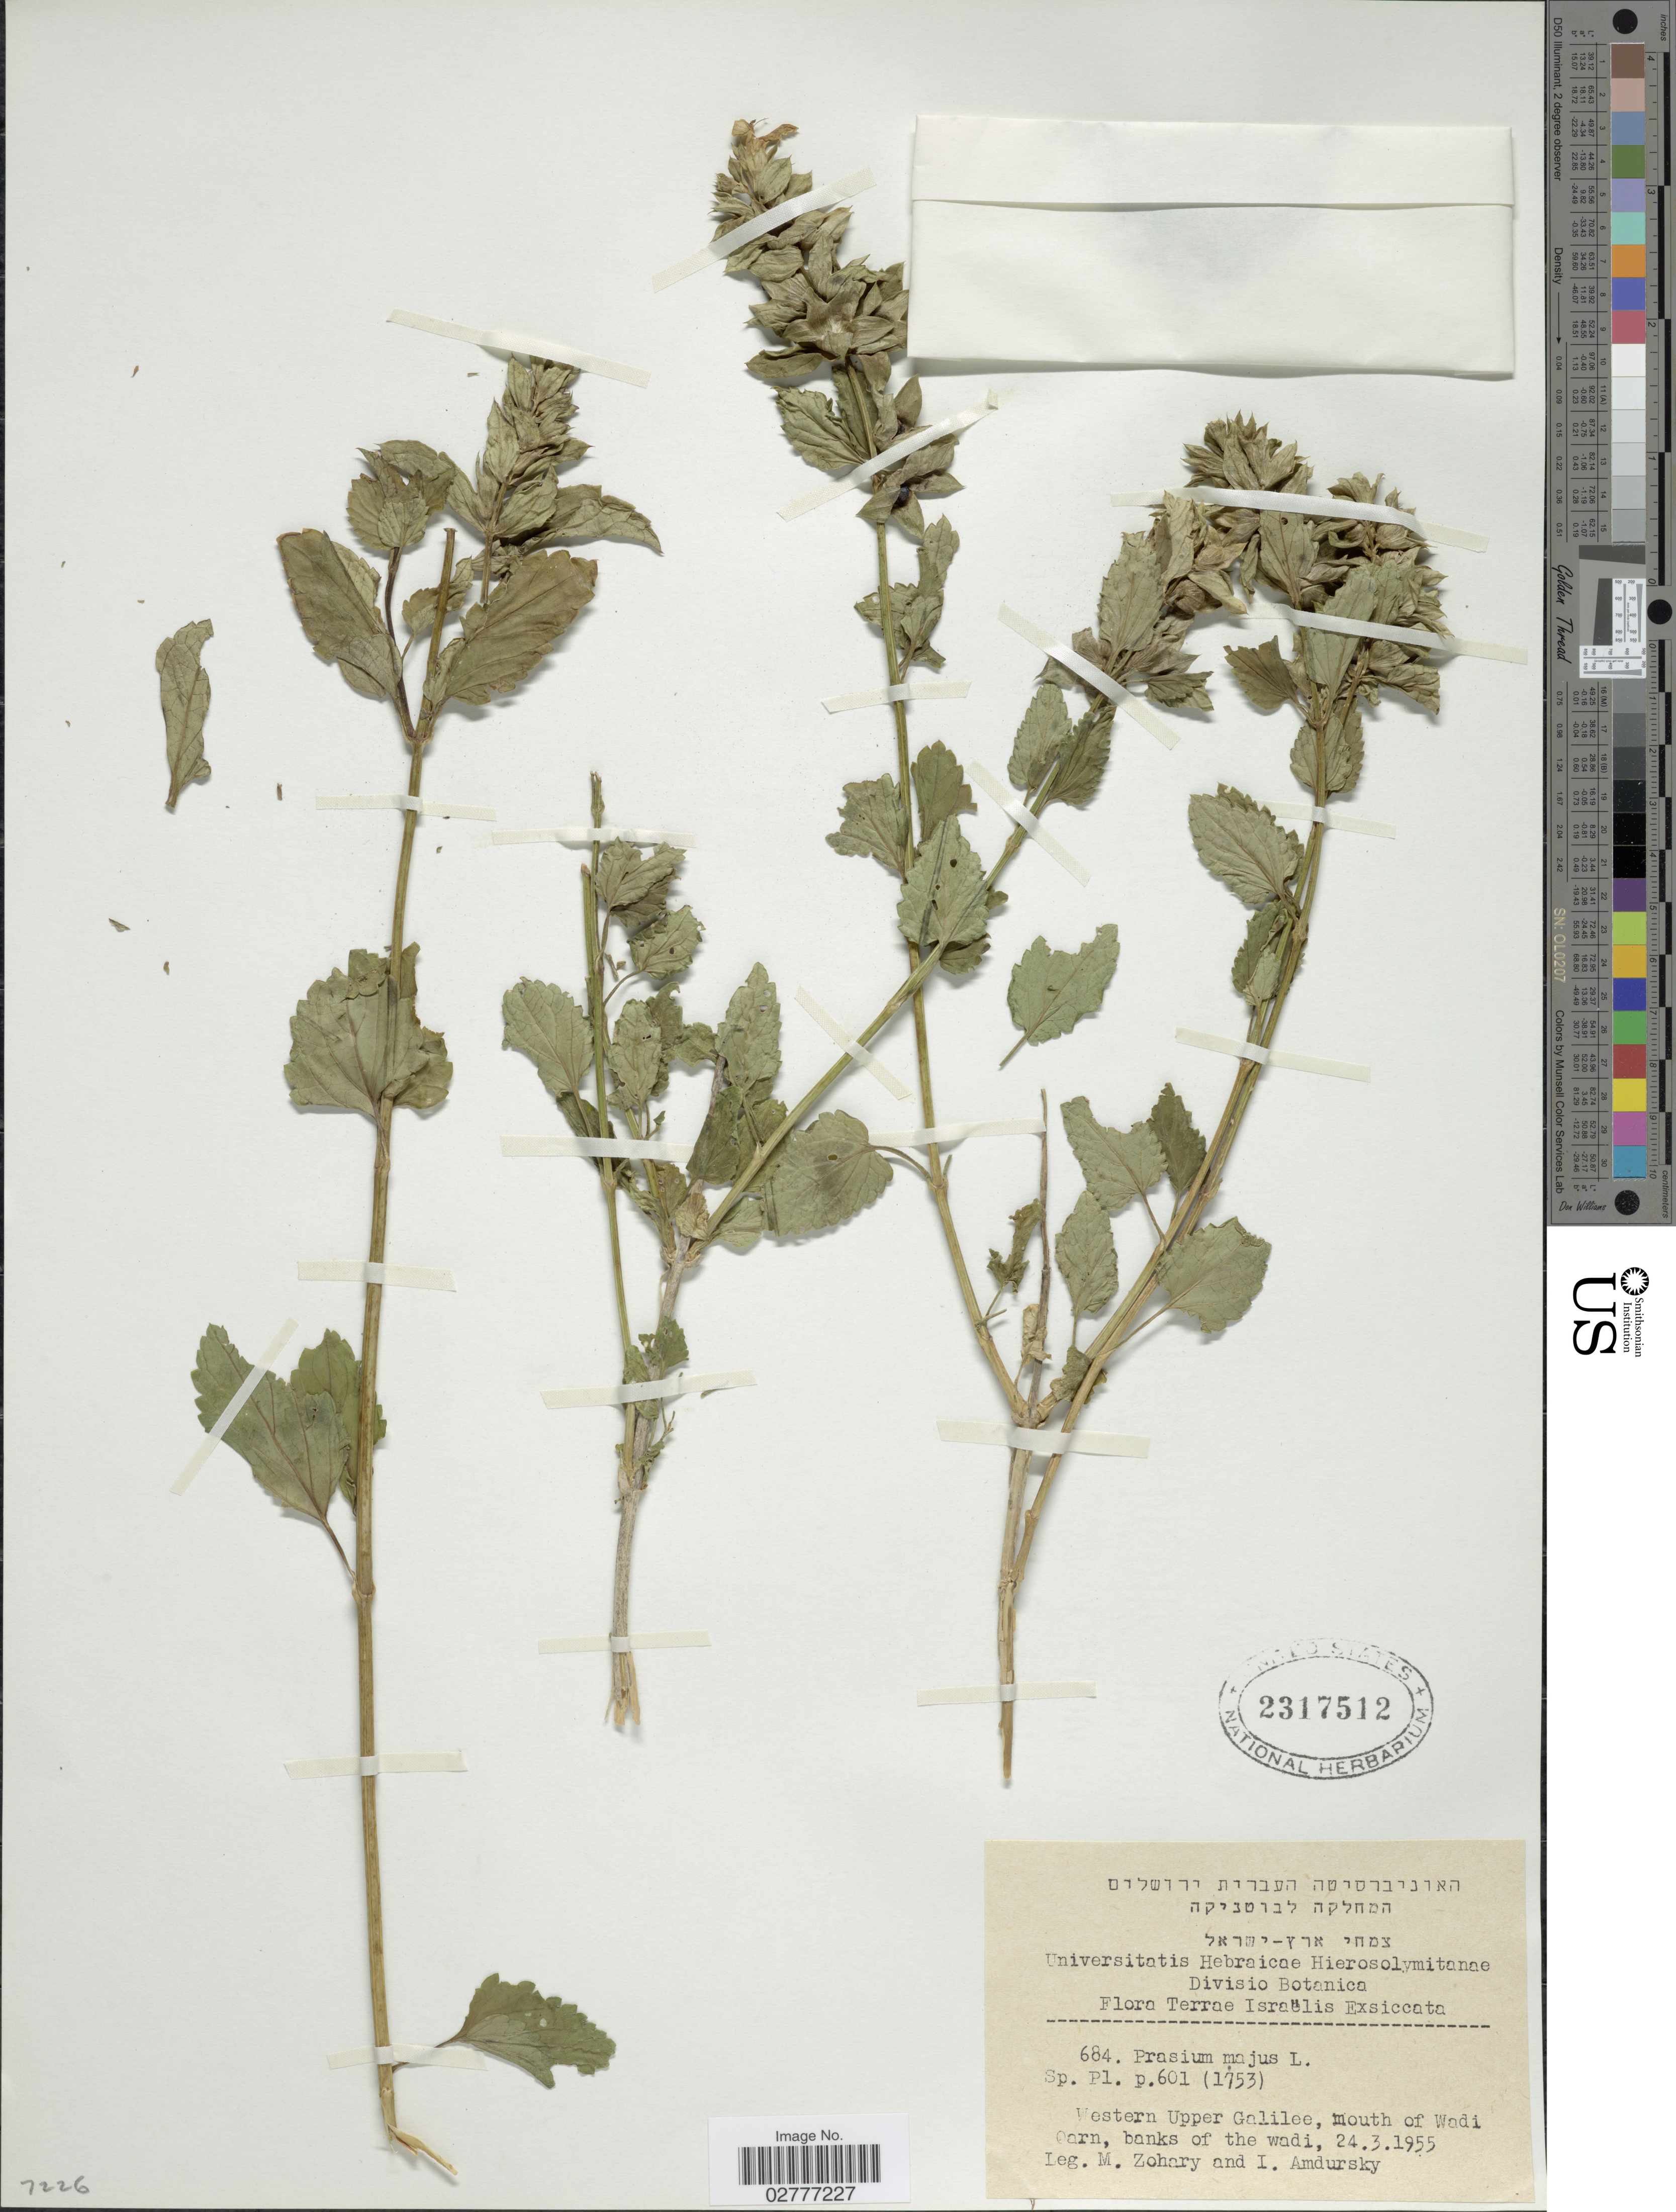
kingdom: Plantae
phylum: Tracheophyta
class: Magnoliopsida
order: Lamiales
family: Lamiaceae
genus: Prasium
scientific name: Prasium majus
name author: L.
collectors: M. Zohary & I. Amdursky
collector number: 684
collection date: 1955-03-24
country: Israel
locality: Terrae Israëlis, Western Upper Galilee, mouth of Wadi Oarn [interpreted], banks of the wadi.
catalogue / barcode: US 2317512